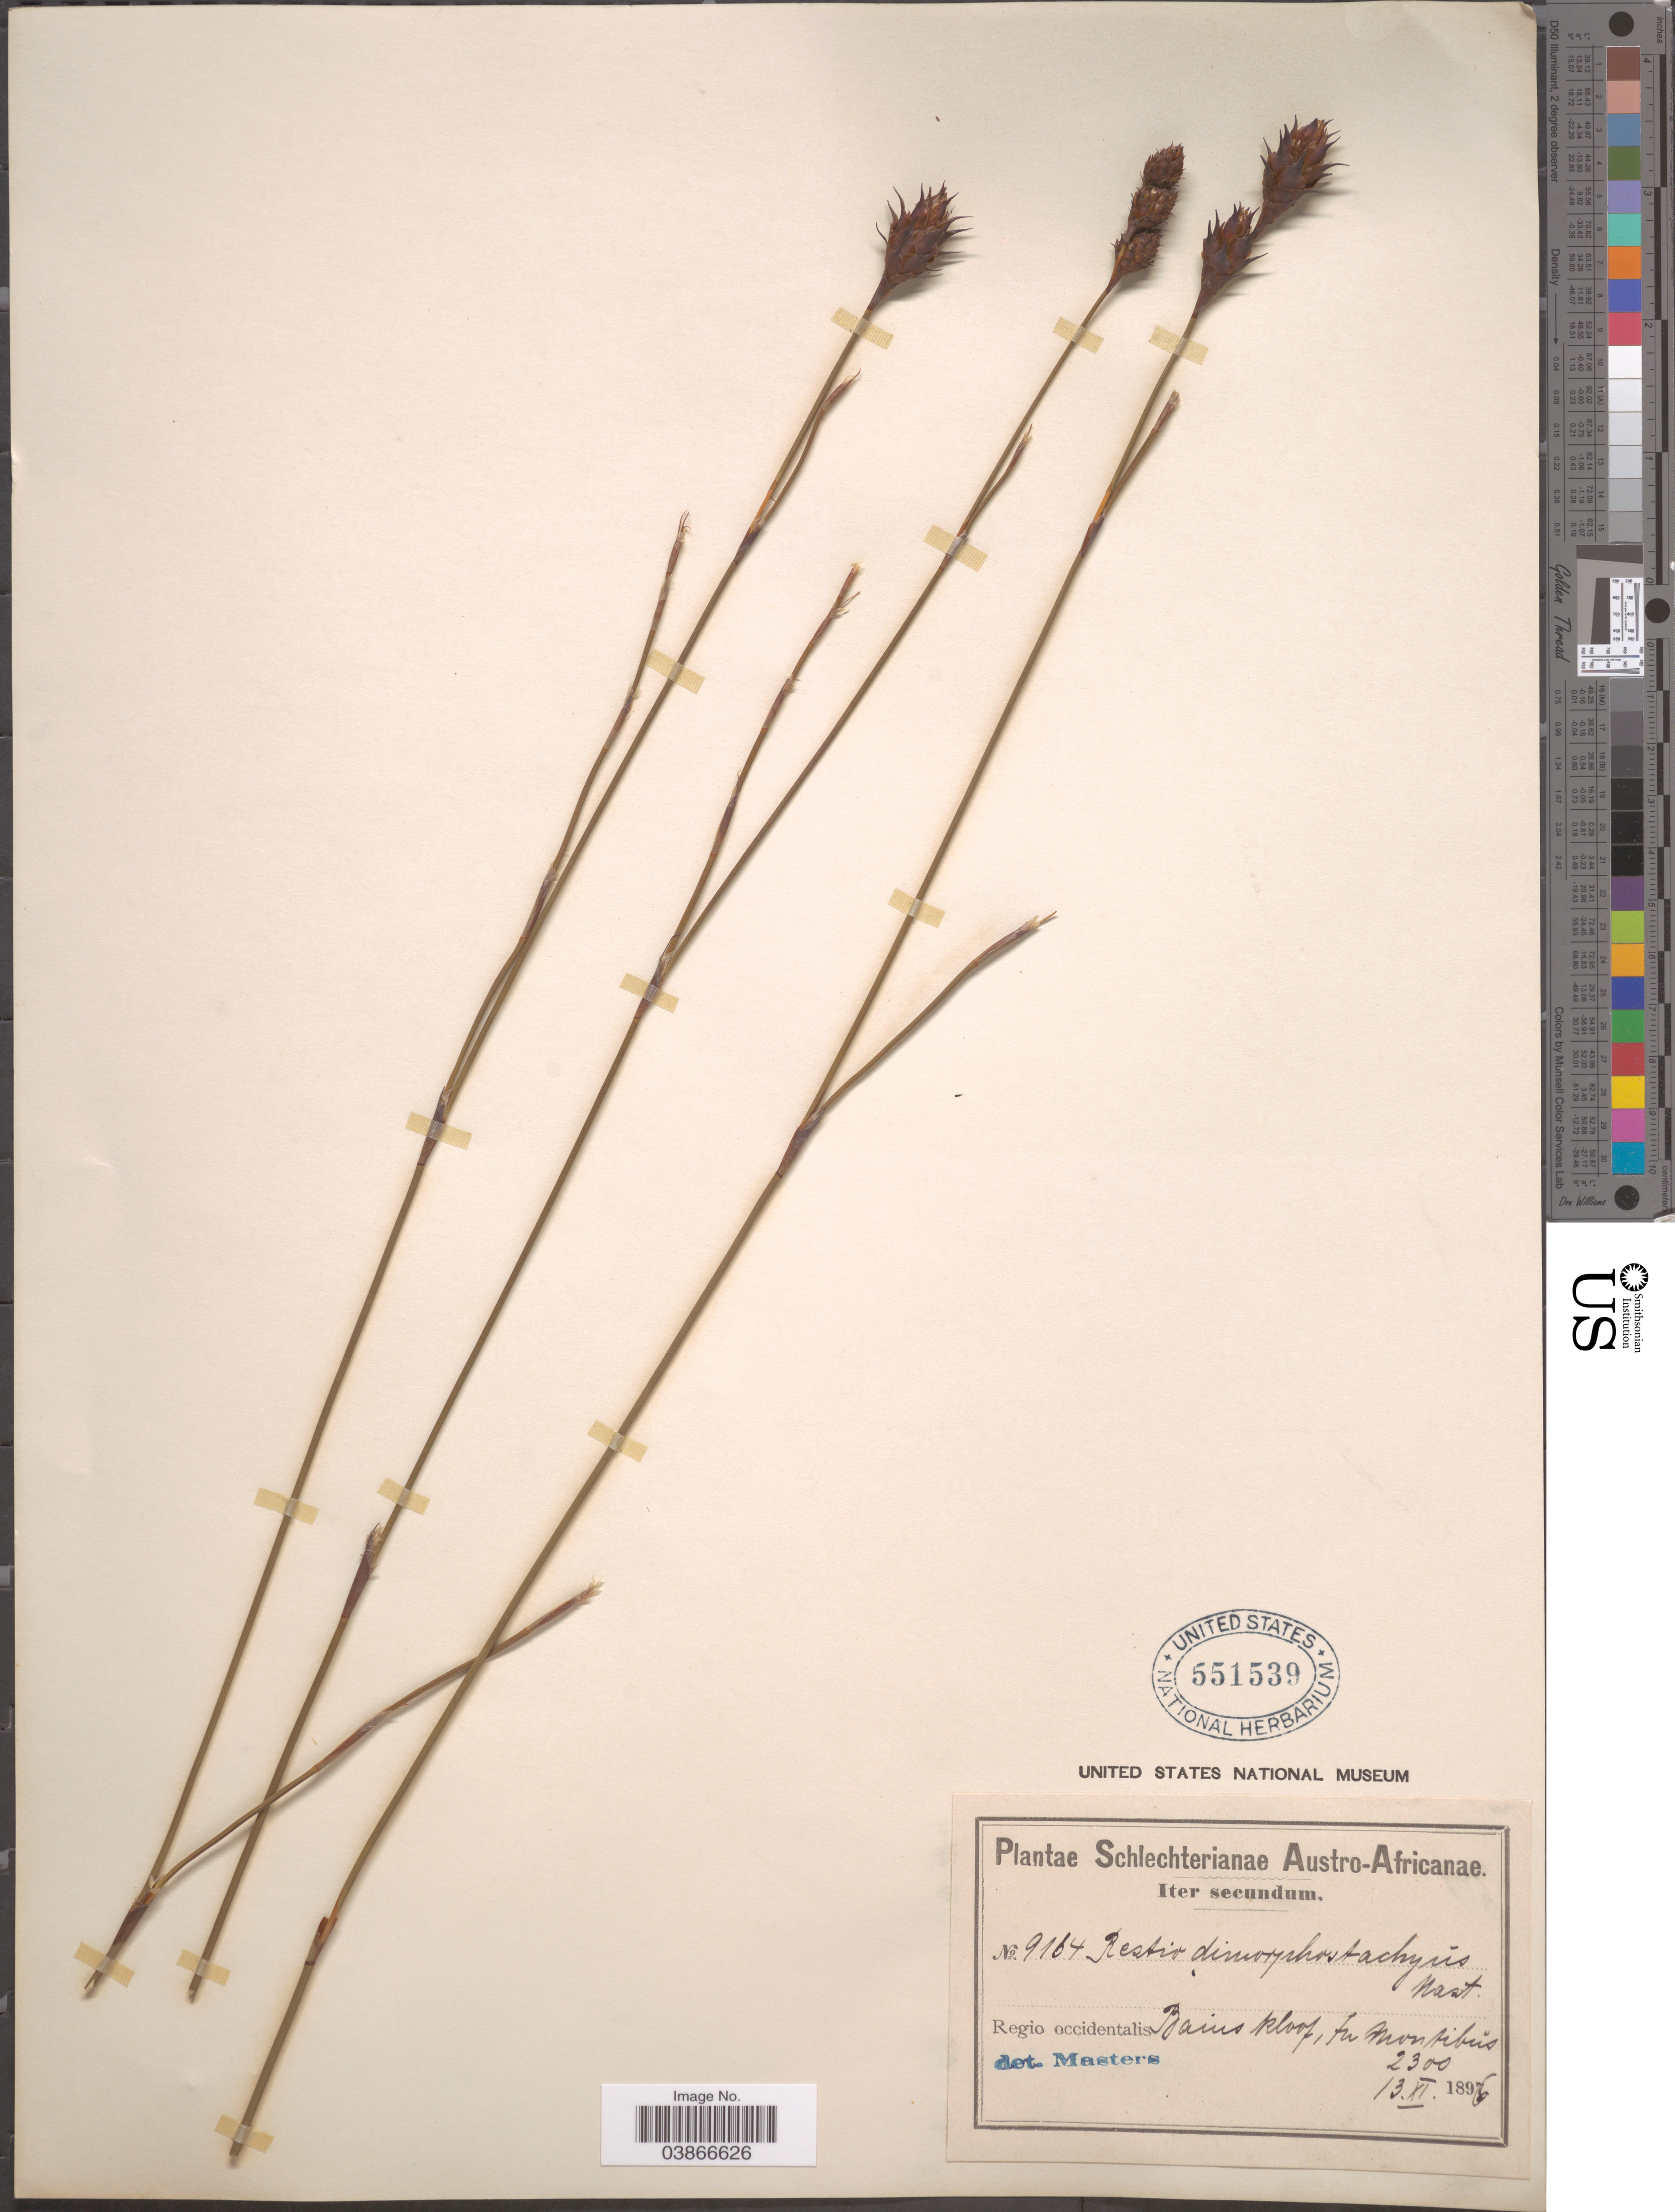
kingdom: Plantae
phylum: Tracheophyta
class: Liliopsida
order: Poales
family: Restionaceae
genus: Restio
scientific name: Restio dimorphostachyus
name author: Mast.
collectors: Schlechter, --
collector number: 9164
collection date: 1896-11-13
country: South Africa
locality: Austro-Africanae. Regio occidentalis. Bains kloof, In montibus.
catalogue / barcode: US 551539